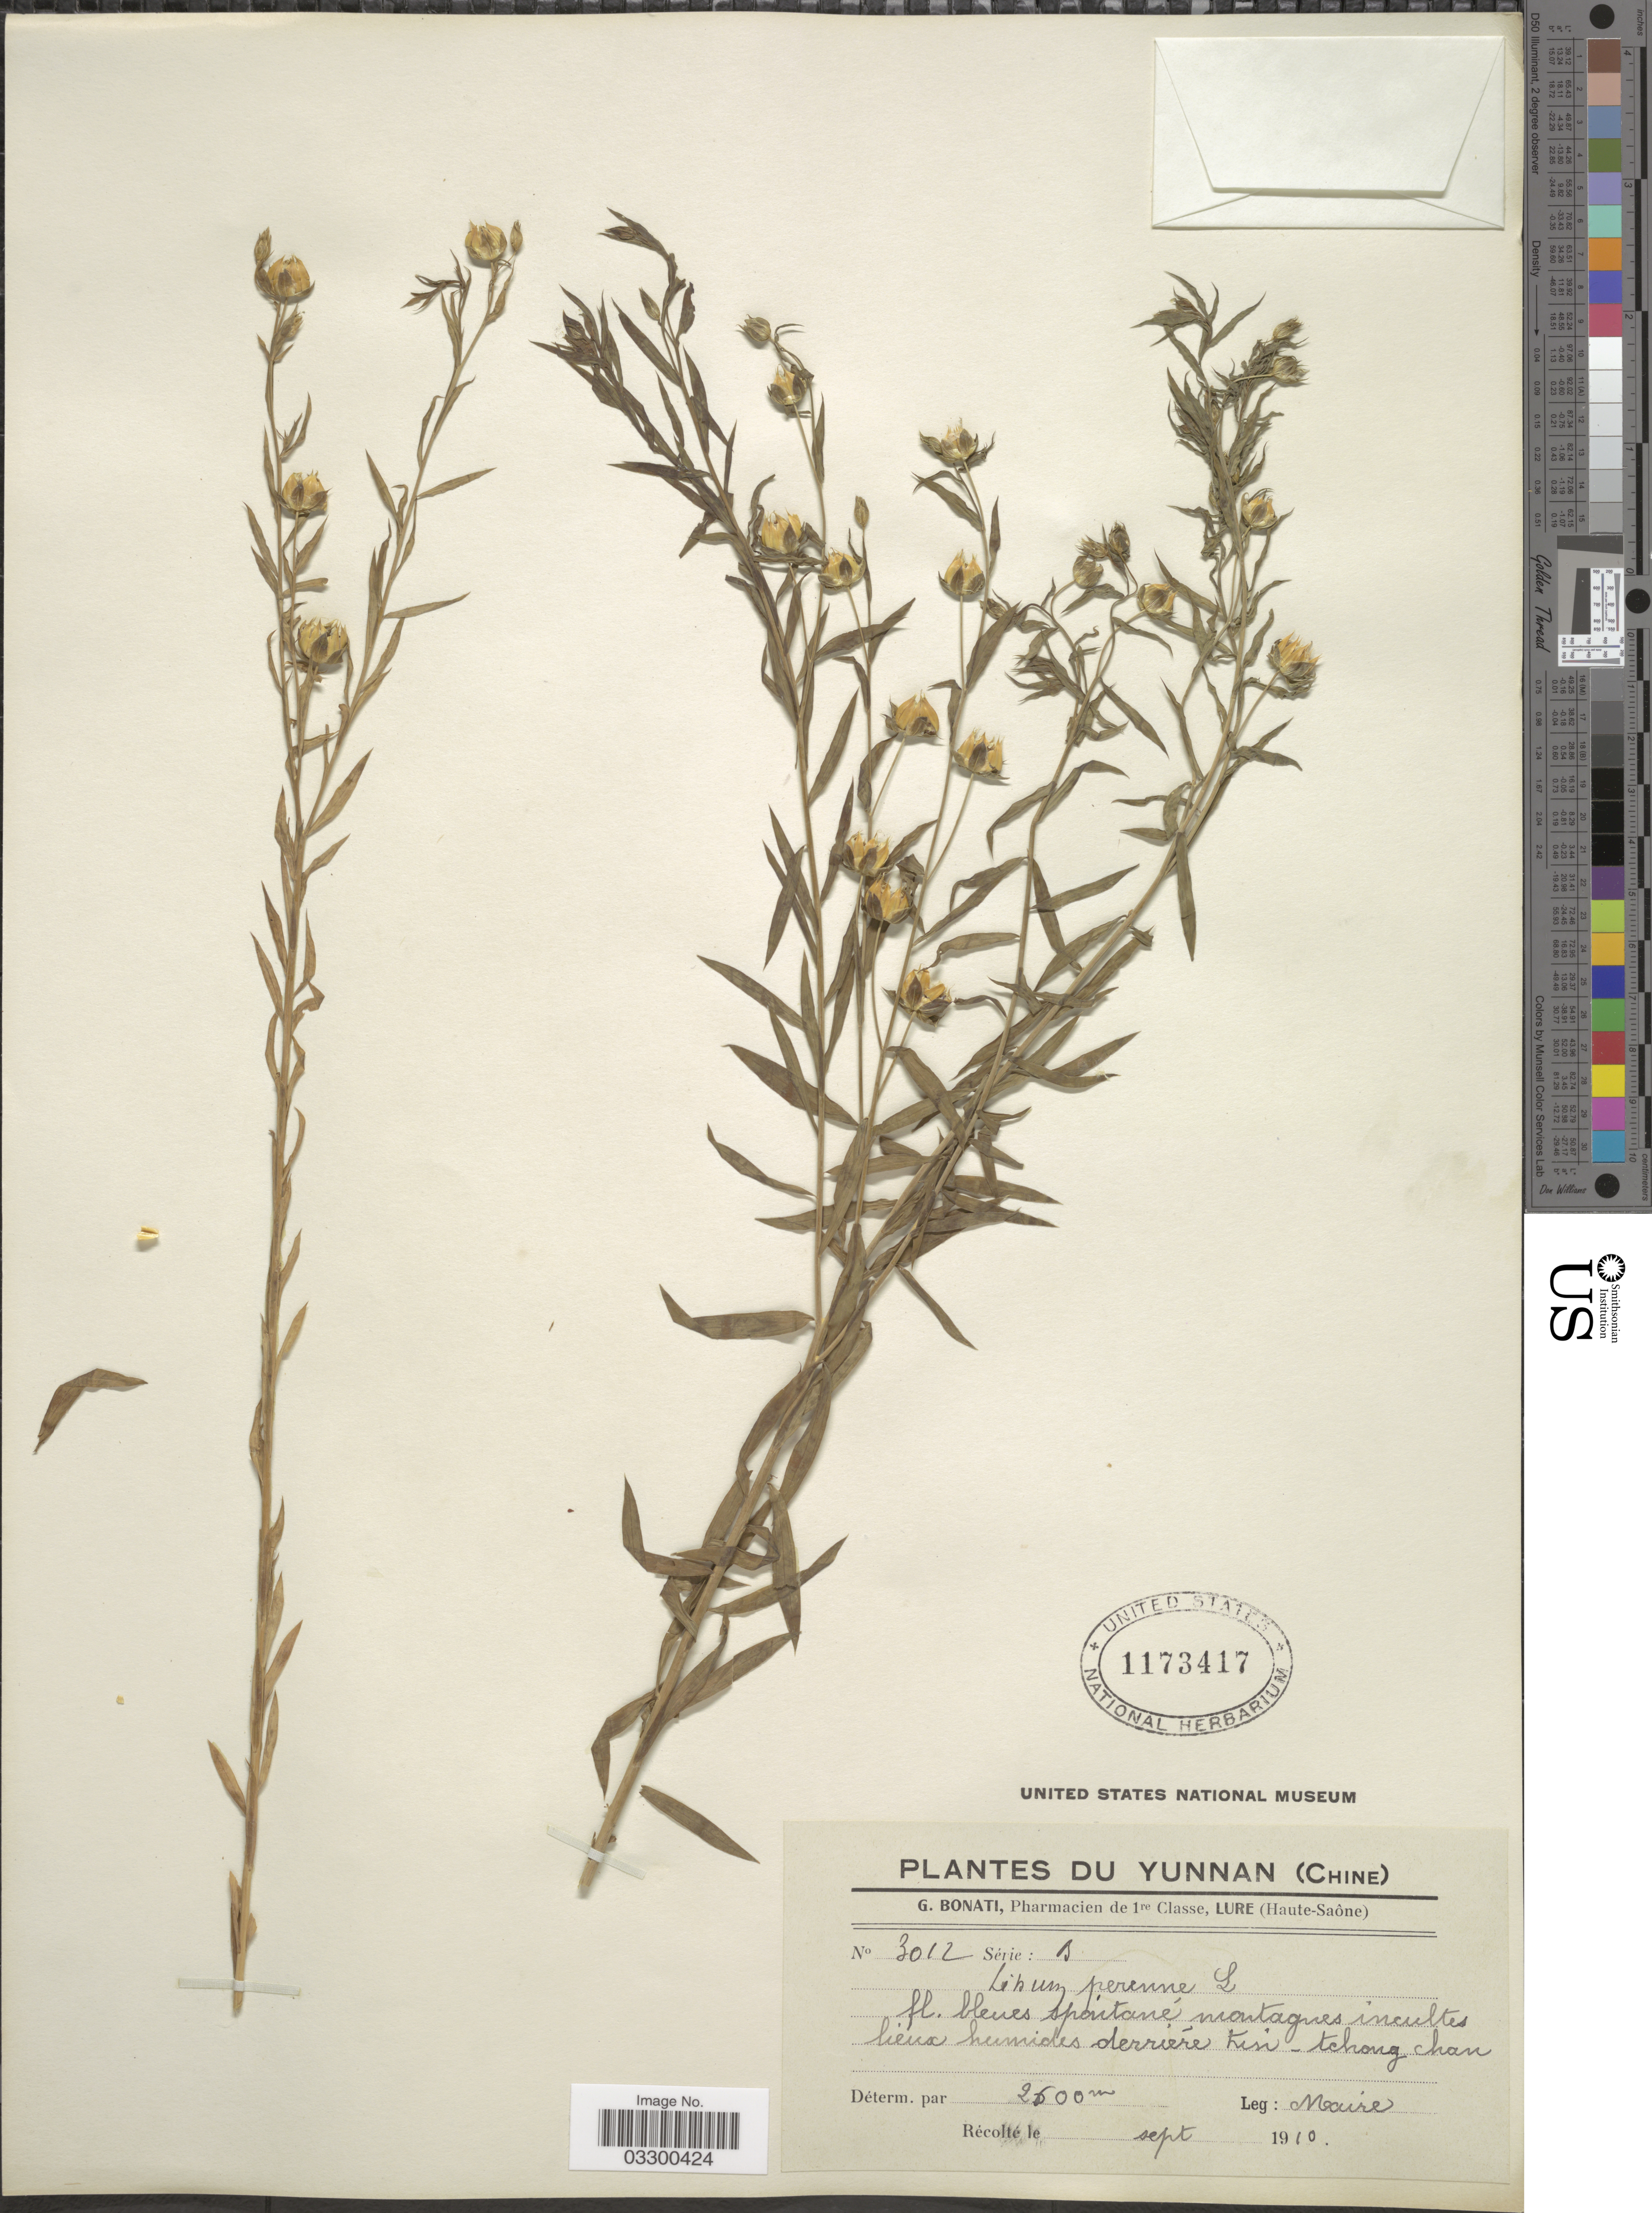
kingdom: Plantae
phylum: Tracheophyta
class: Magnoliopsida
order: Malpighiales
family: Linaceae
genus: Linum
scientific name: Linum perenne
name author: L.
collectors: Maire, --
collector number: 3012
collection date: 1910-09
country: China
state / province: Yunnan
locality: Montagnes incultes lieux humides derriére Kin-tchong chan.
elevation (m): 2600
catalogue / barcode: US 1173417